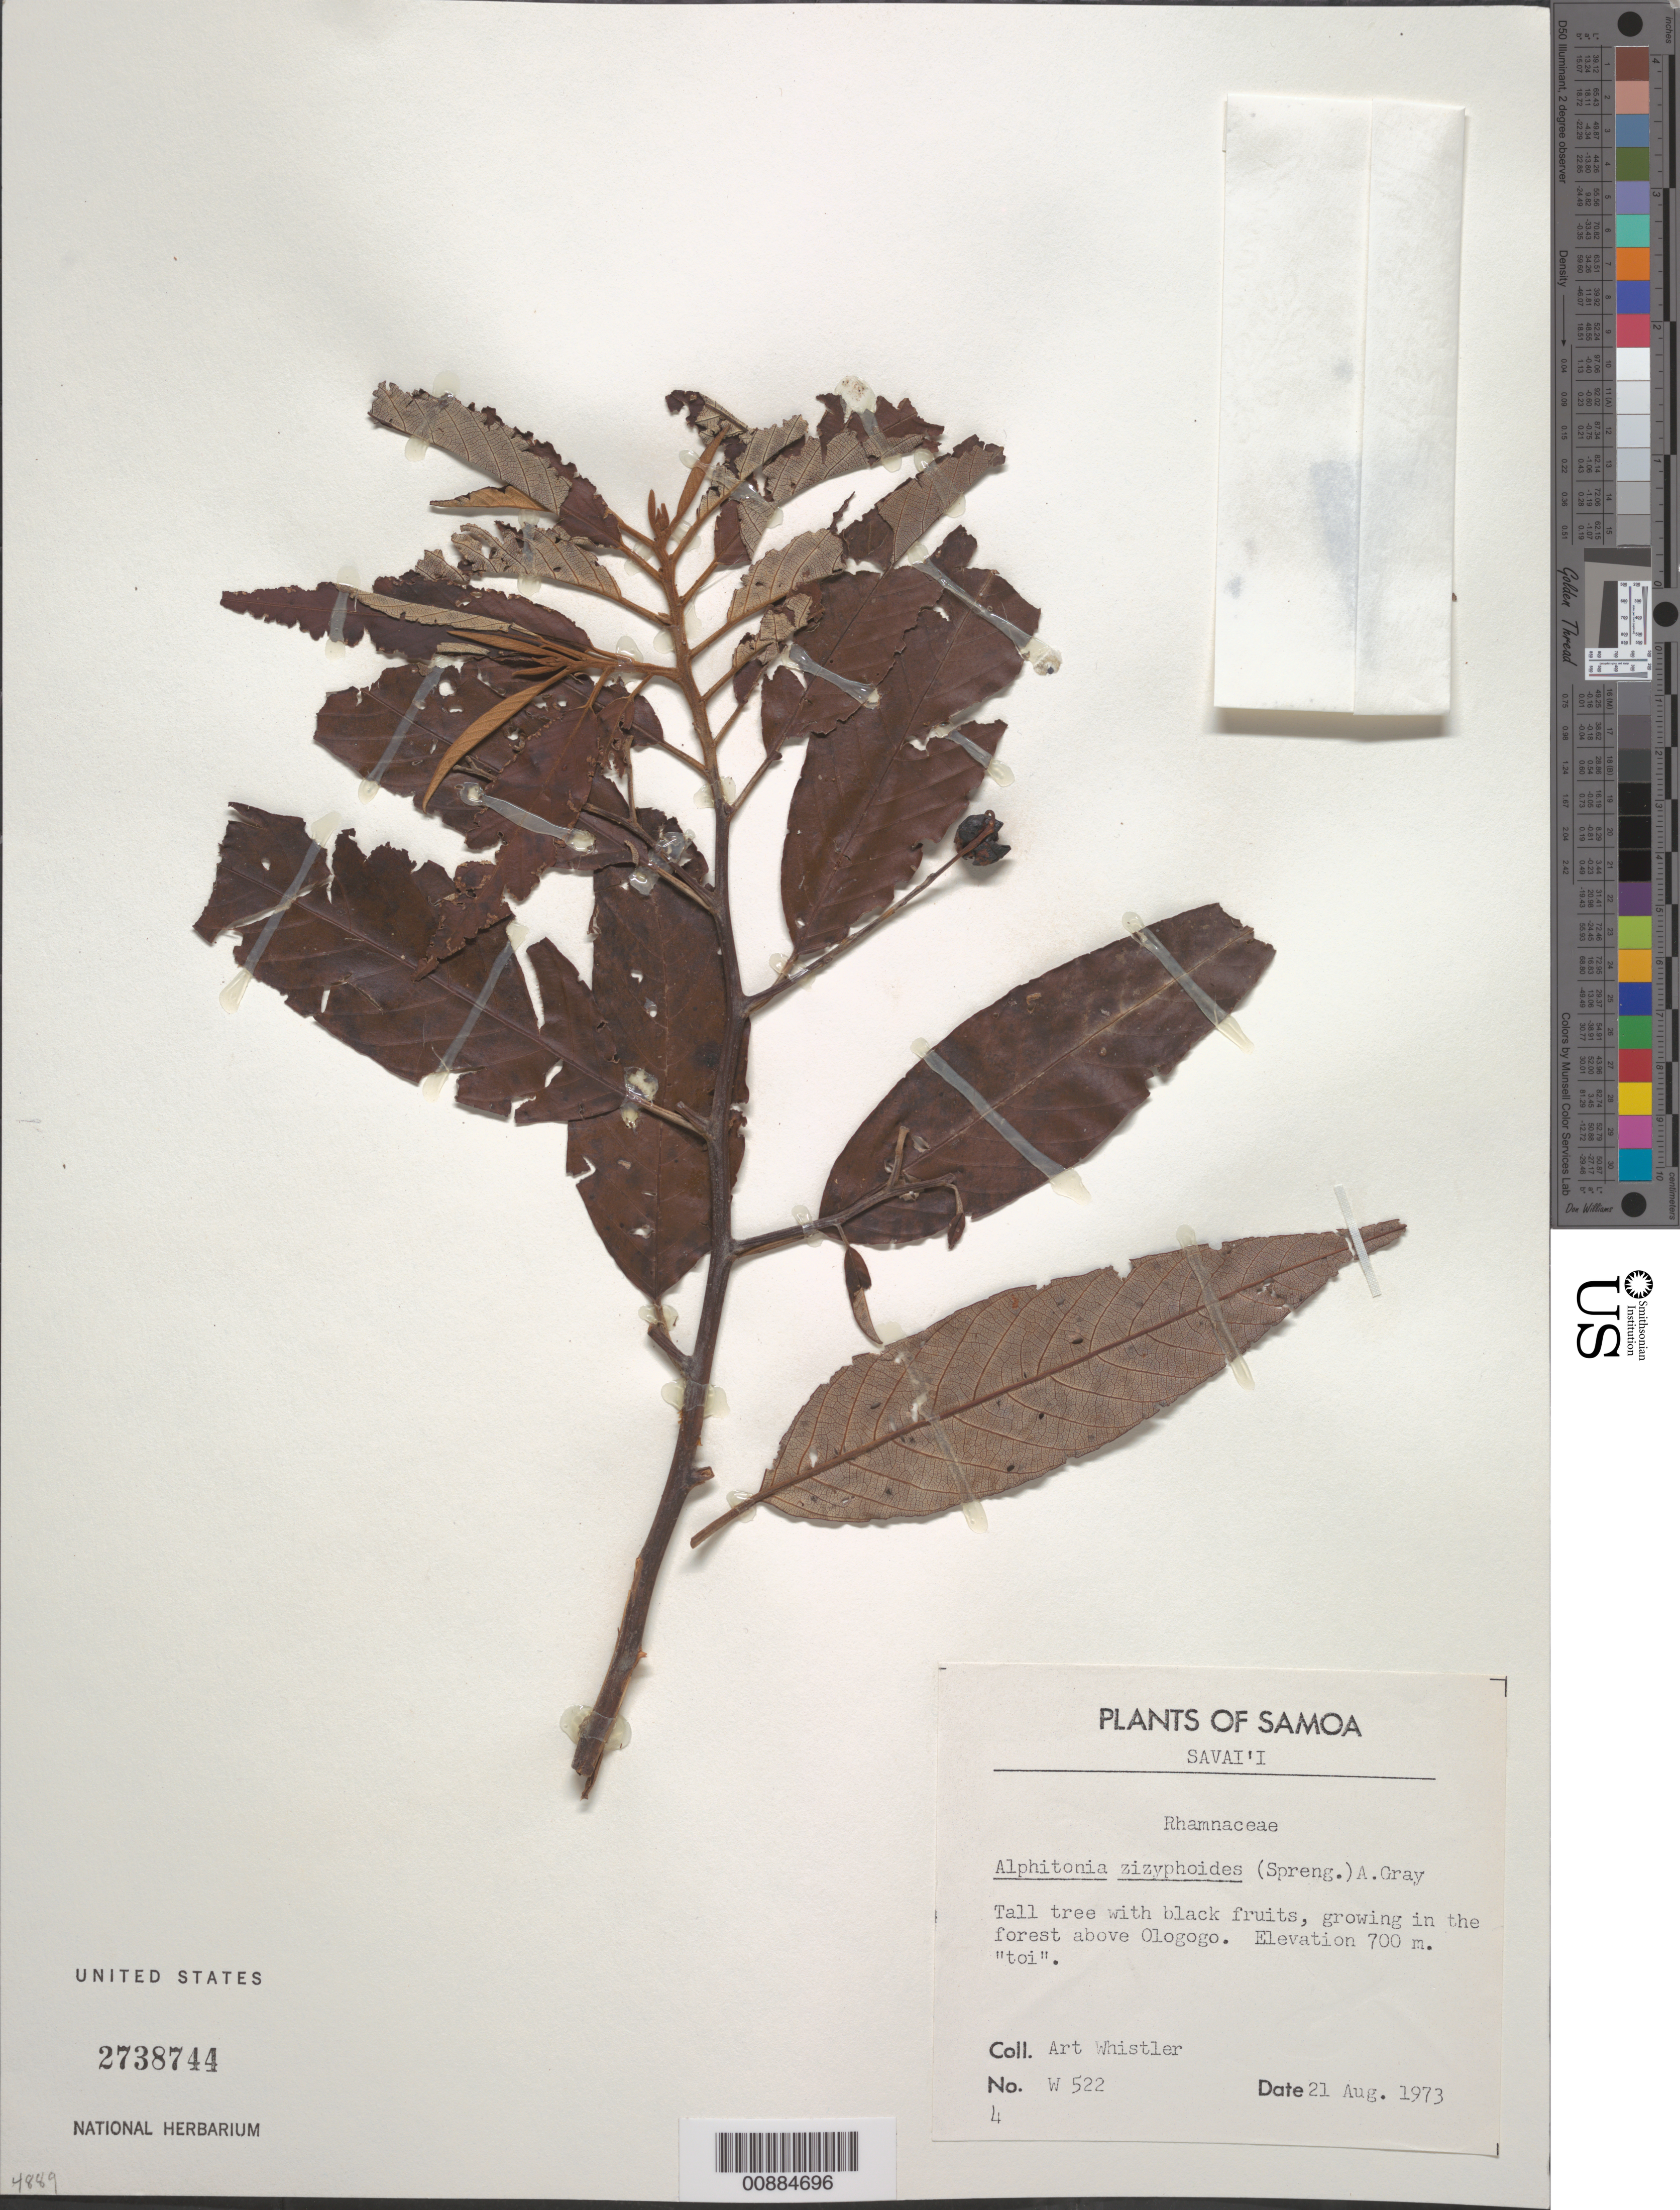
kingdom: Plantae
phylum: Tracheophyta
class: Magnoliopsida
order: Rosales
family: Rhamnaceae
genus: Alphitonia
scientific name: Alphitonia zizyphoides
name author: (Sol. ex Spreng.) A. Gray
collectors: A. Whistler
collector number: W 522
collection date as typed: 21 Aug 1973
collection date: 1973-08-21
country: Samoa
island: Savai'i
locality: In the forest above Ologogo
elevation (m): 700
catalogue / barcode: US 2738744